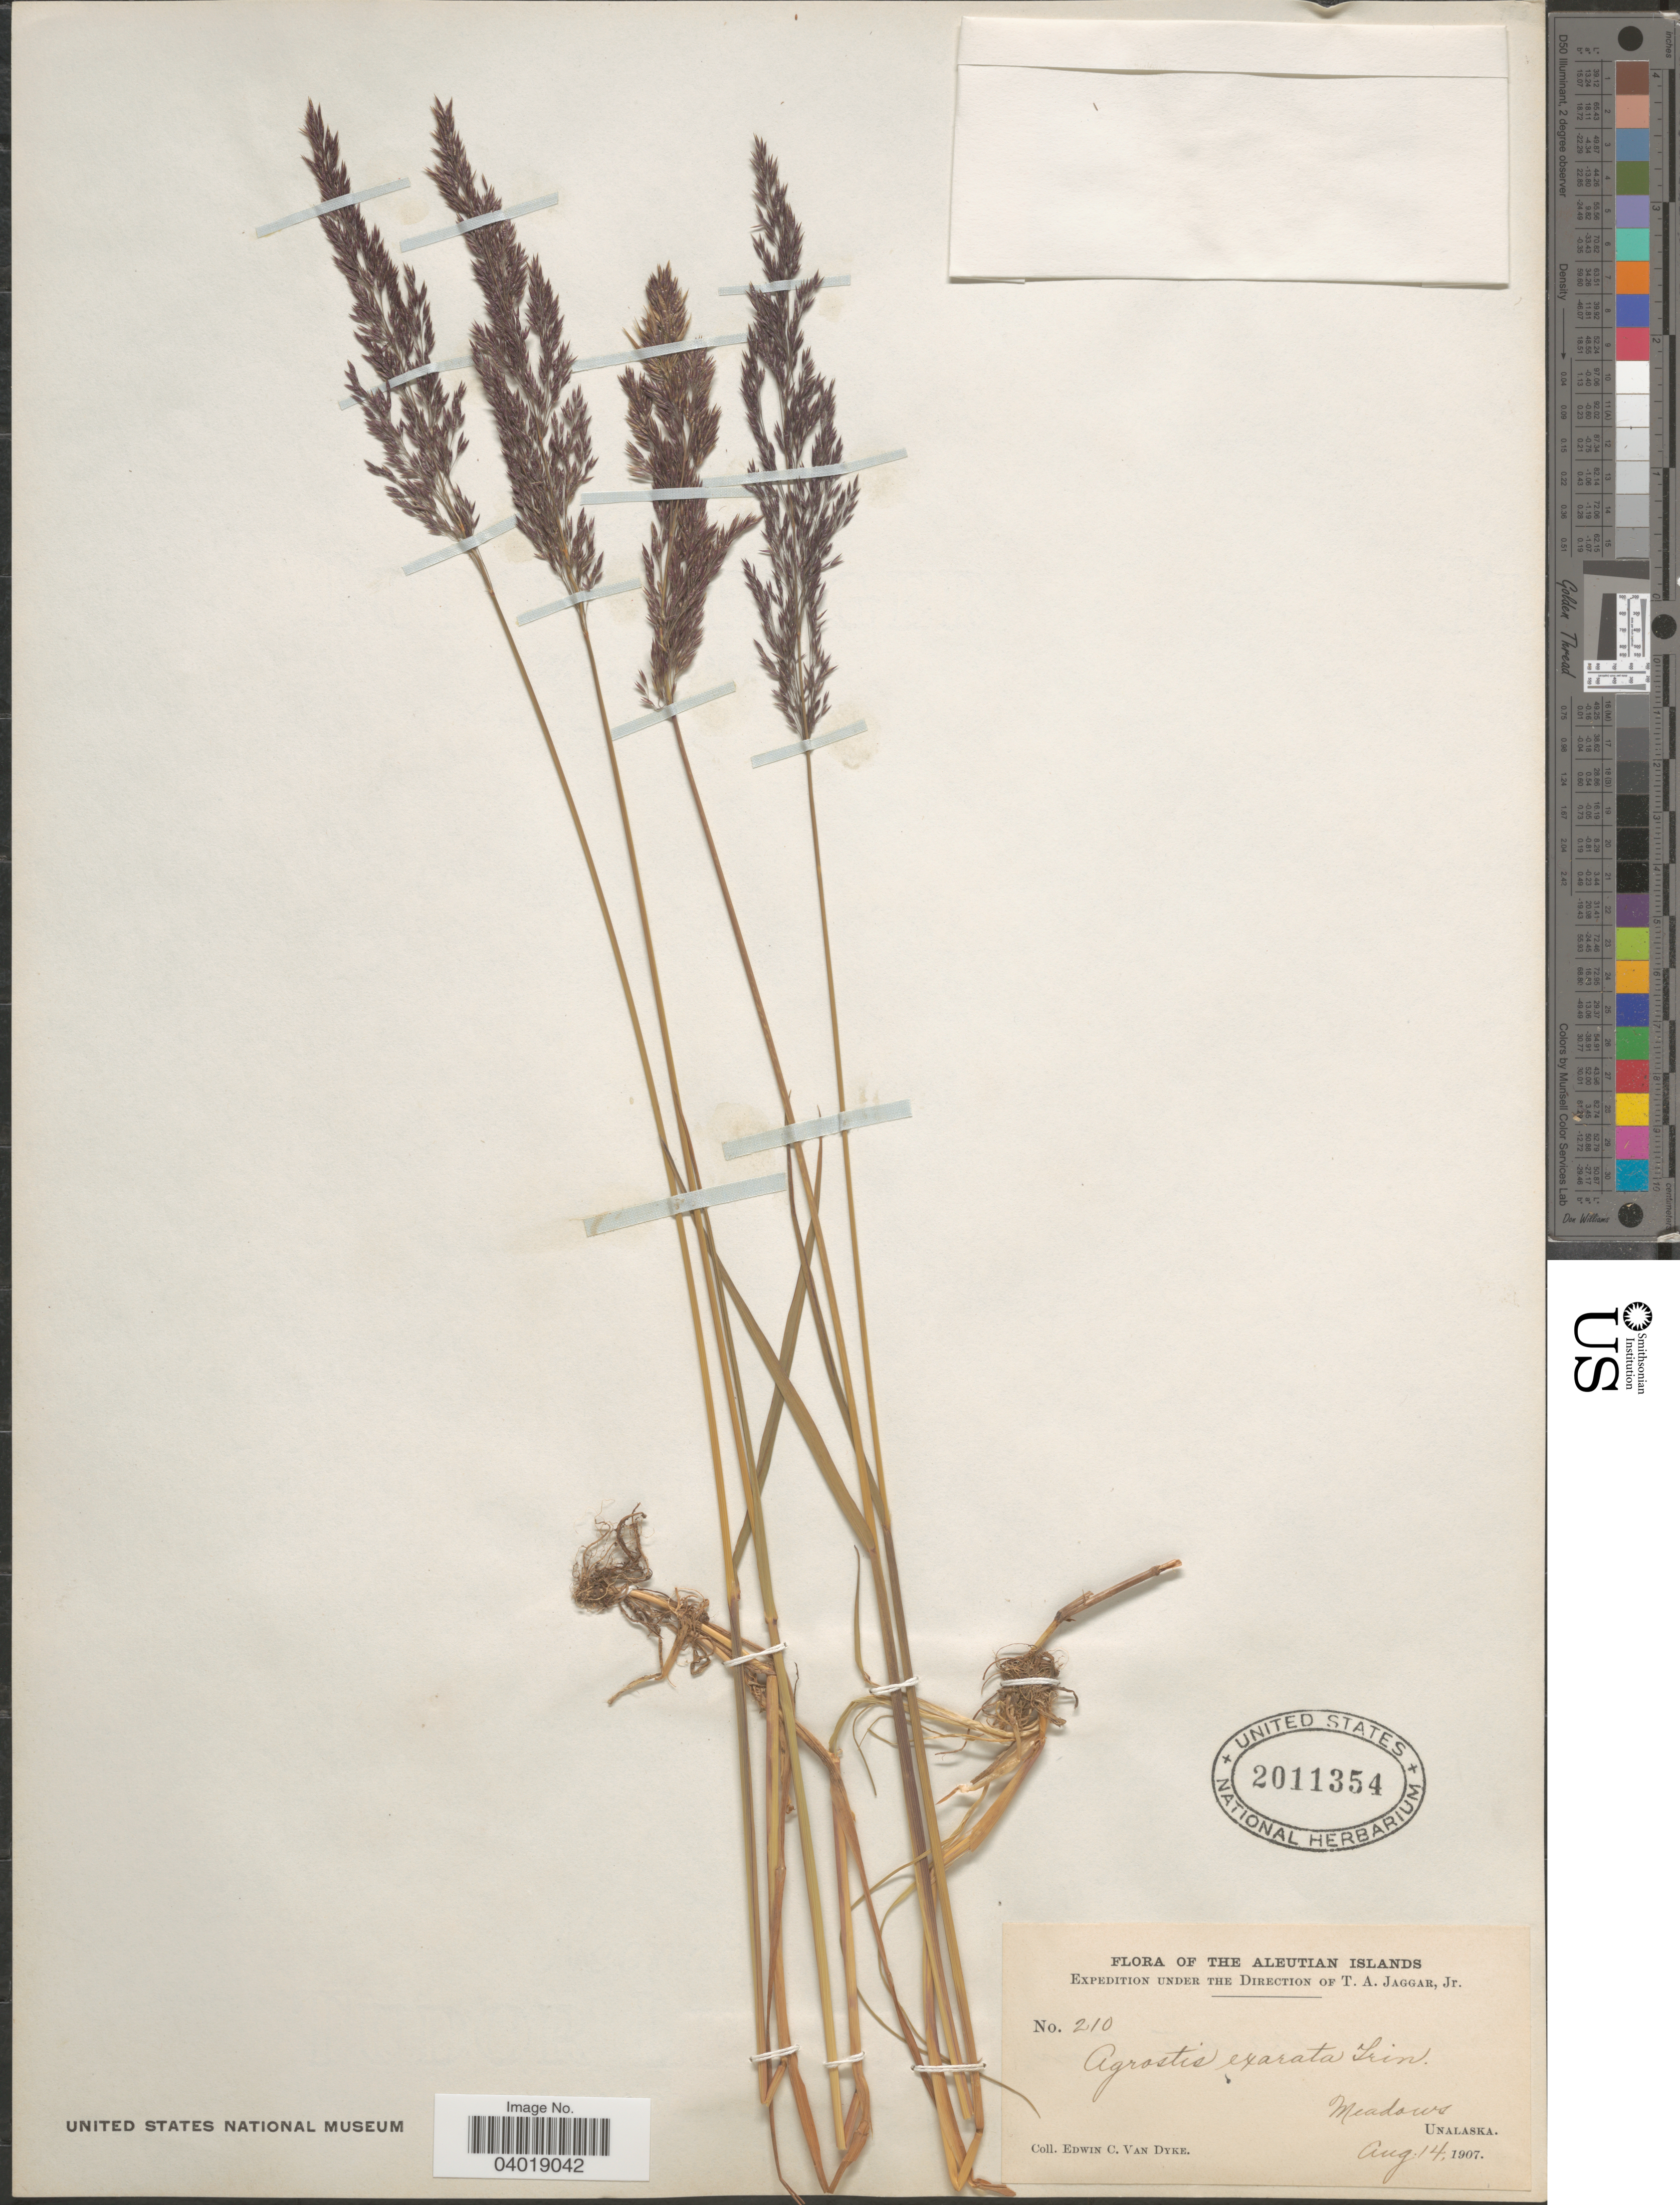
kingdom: Plantae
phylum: Tracheophyta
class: Liliopsida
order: Poales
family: Poaceae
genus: Agrostis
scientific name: Agrostis exarata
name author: Trin.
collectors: E. C. Van Dyke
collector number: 210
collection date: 1907-08-14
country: United States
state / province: Alaska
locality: The Aleutian Islands. Meadows. Unalaska.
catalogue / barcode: US 2011354